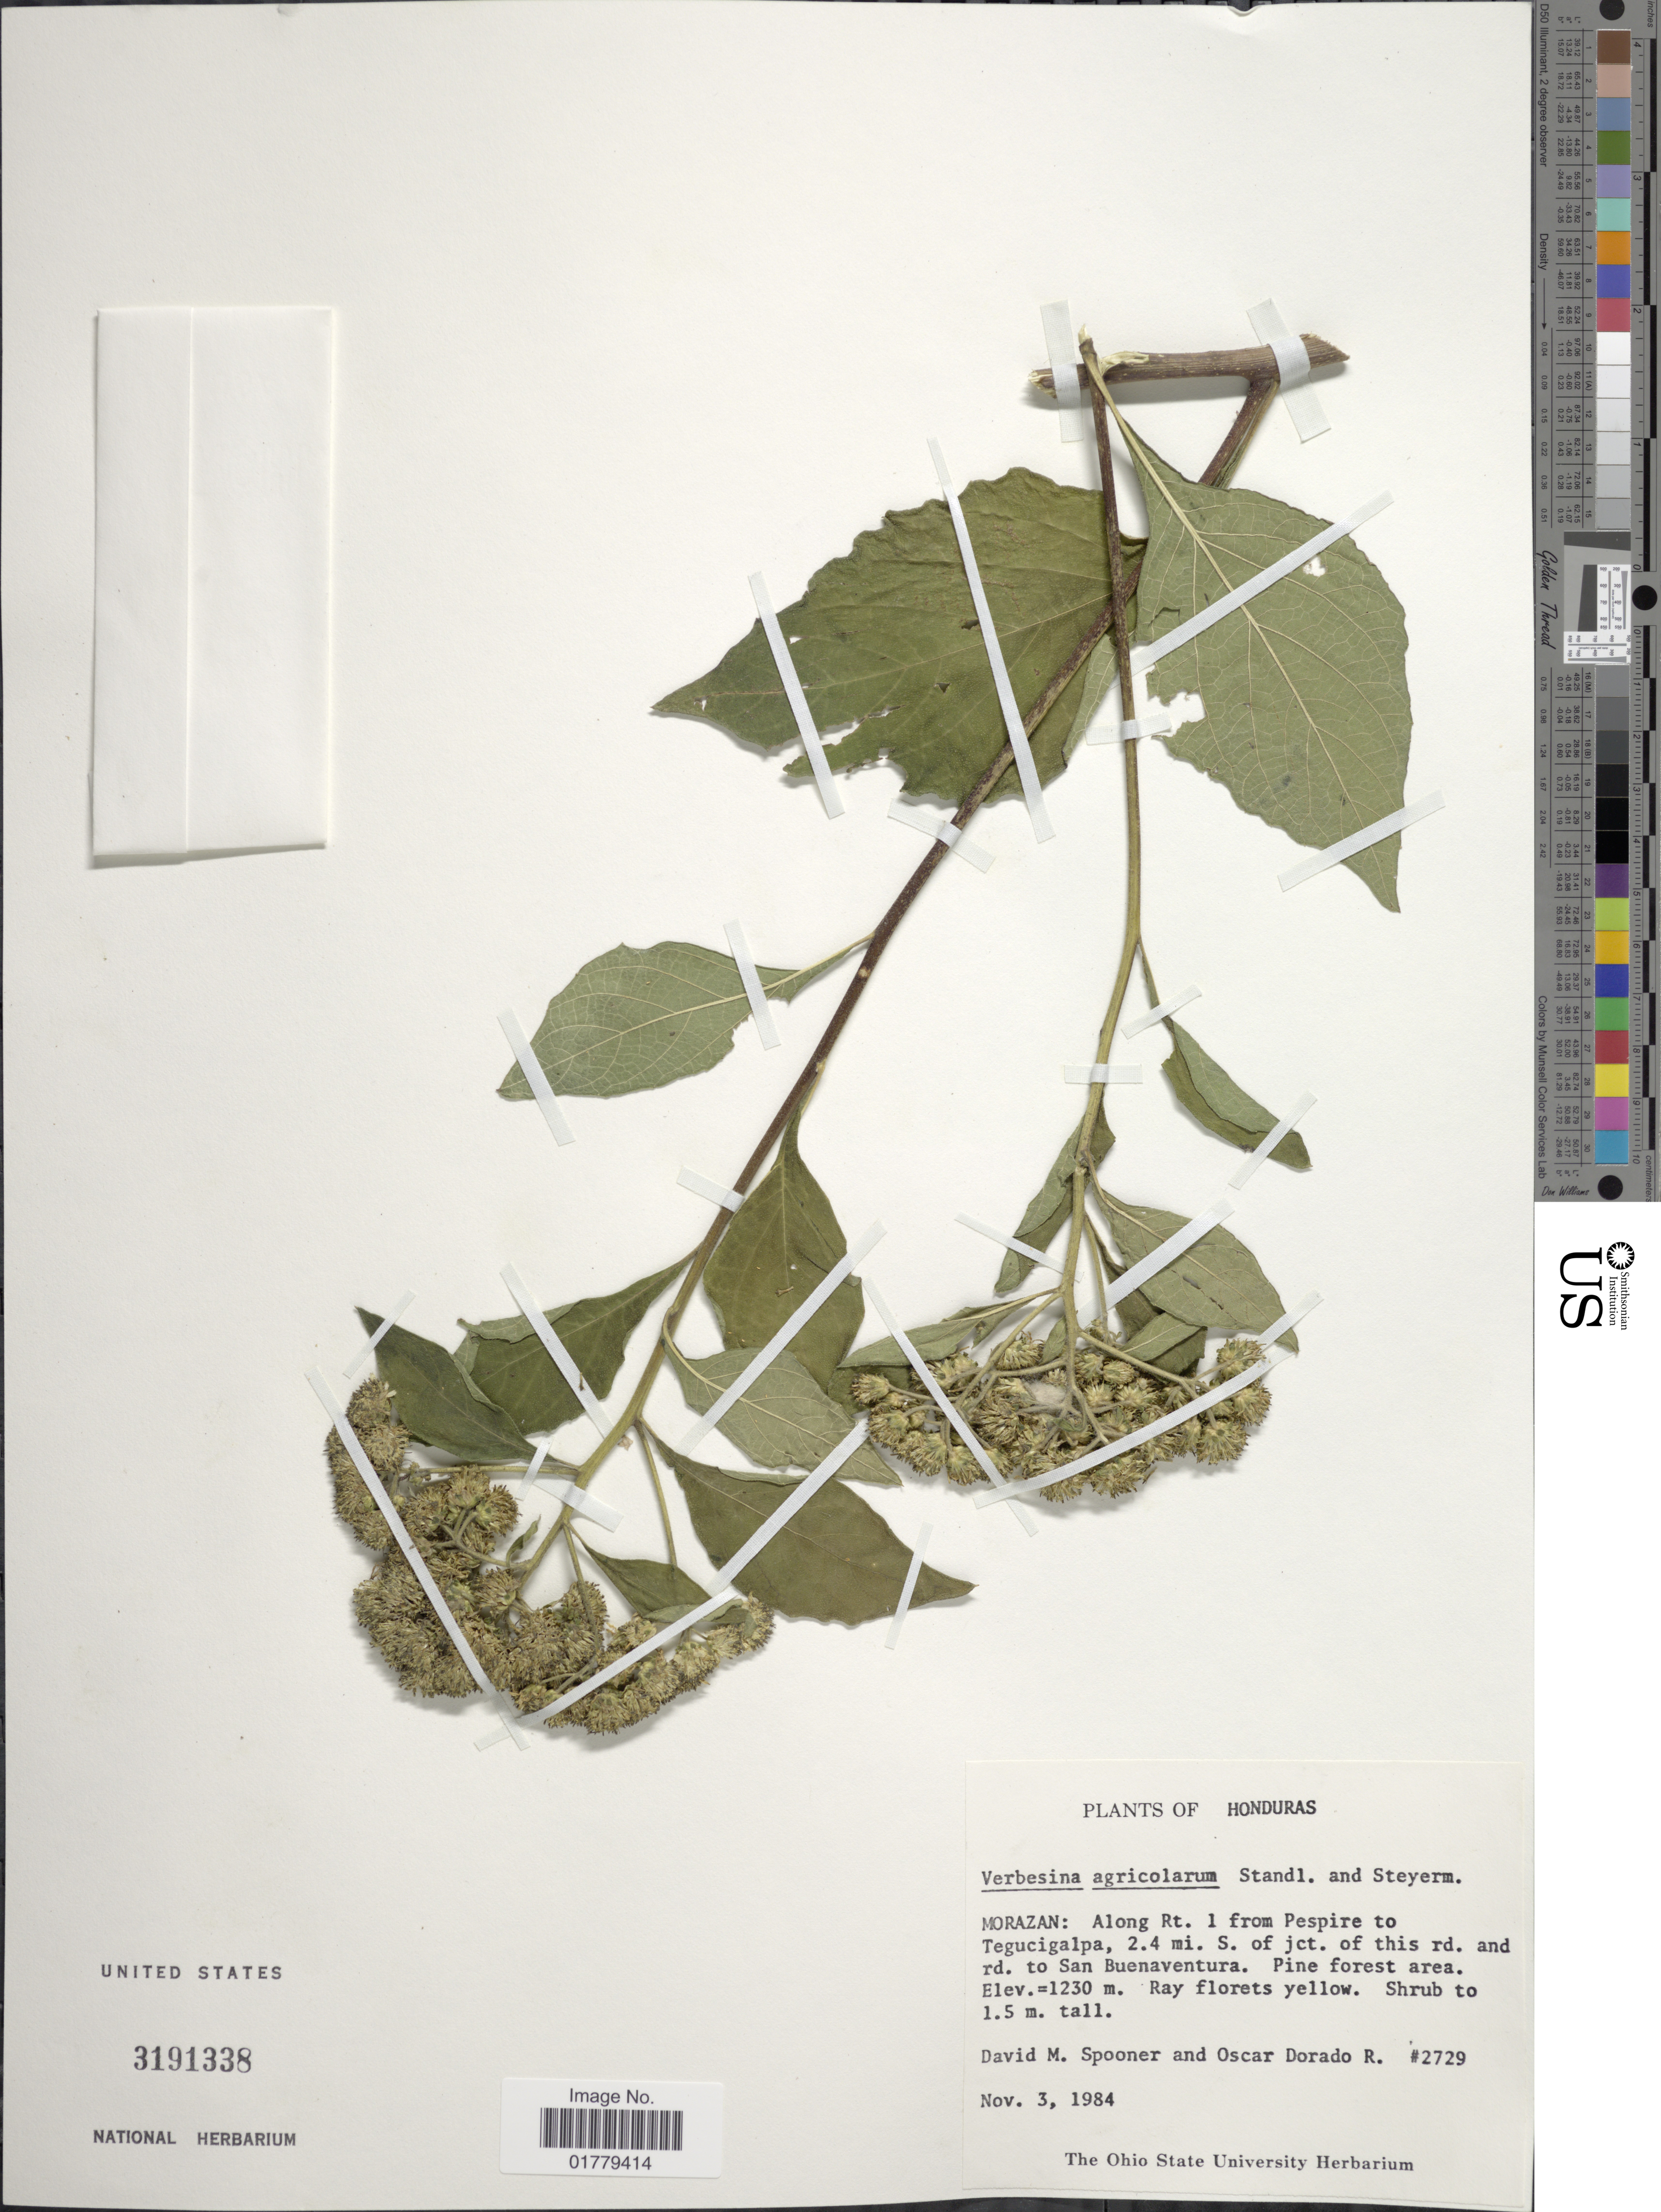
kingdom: Plantae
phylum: Tracheophyta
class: Magnoliopsida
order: Asterales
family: Asteraceae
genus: Verbesina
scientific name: Verbesina agricolarum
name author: Standl. & Steyerm.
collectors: D. Spooner & O. R. Dorado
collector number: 2729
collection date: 1984-11-03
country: Honduras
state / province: Fco. Morazán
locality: Morazan: Along Rt. 1 from Pespire to Tegucigalpa, 2.4 mi. S. of jct. of this rd. and rd. to San Buenaventura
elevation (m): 1230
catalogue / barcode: US 3191338